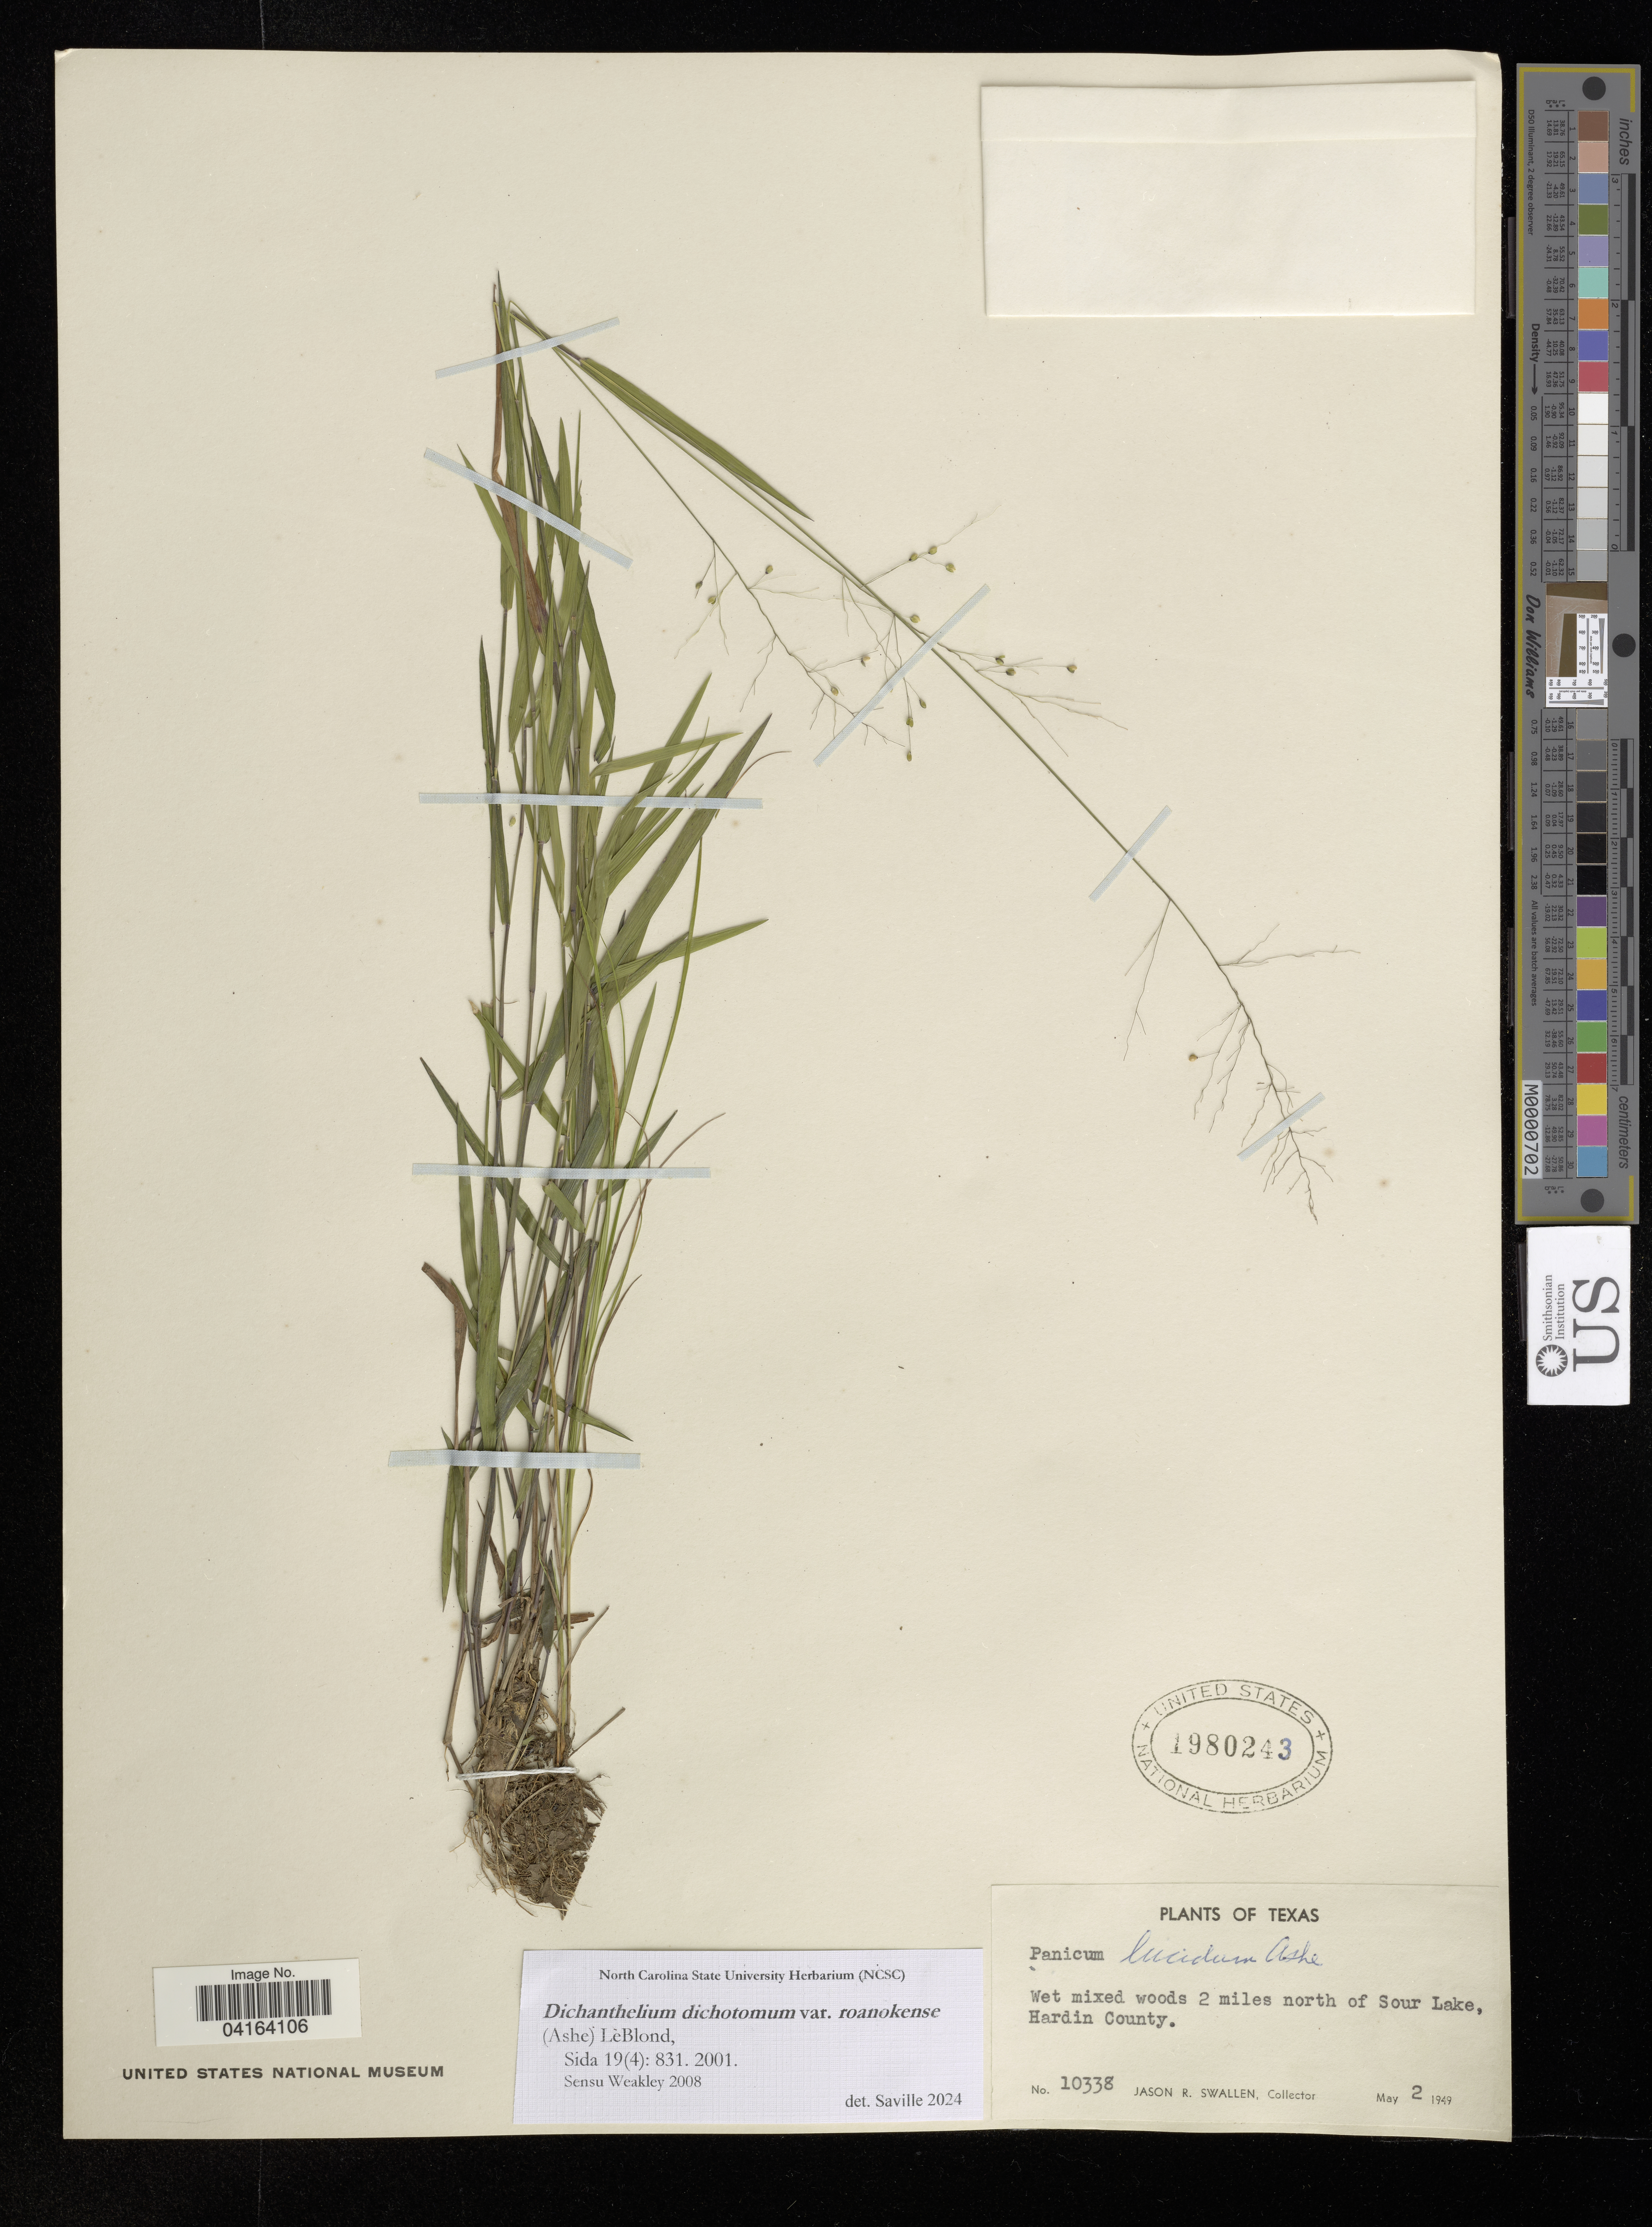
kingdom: Plantae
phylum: Tracheophyta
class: Liliopsida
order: Poales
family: Poaceae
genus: Dichanthelium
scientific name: Dichanthelium dichotomum var. roanokense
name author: (Ashe) LeBlond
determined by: Saville, A. C., (NCSC), North Carolina State University (UNITED STATES)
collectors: J. R. Swallen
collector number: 10338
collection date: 1949-05-02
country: United States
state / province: Texas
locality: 2 miles north of Sour Lake, Hardin County.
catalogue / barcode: US 1980243